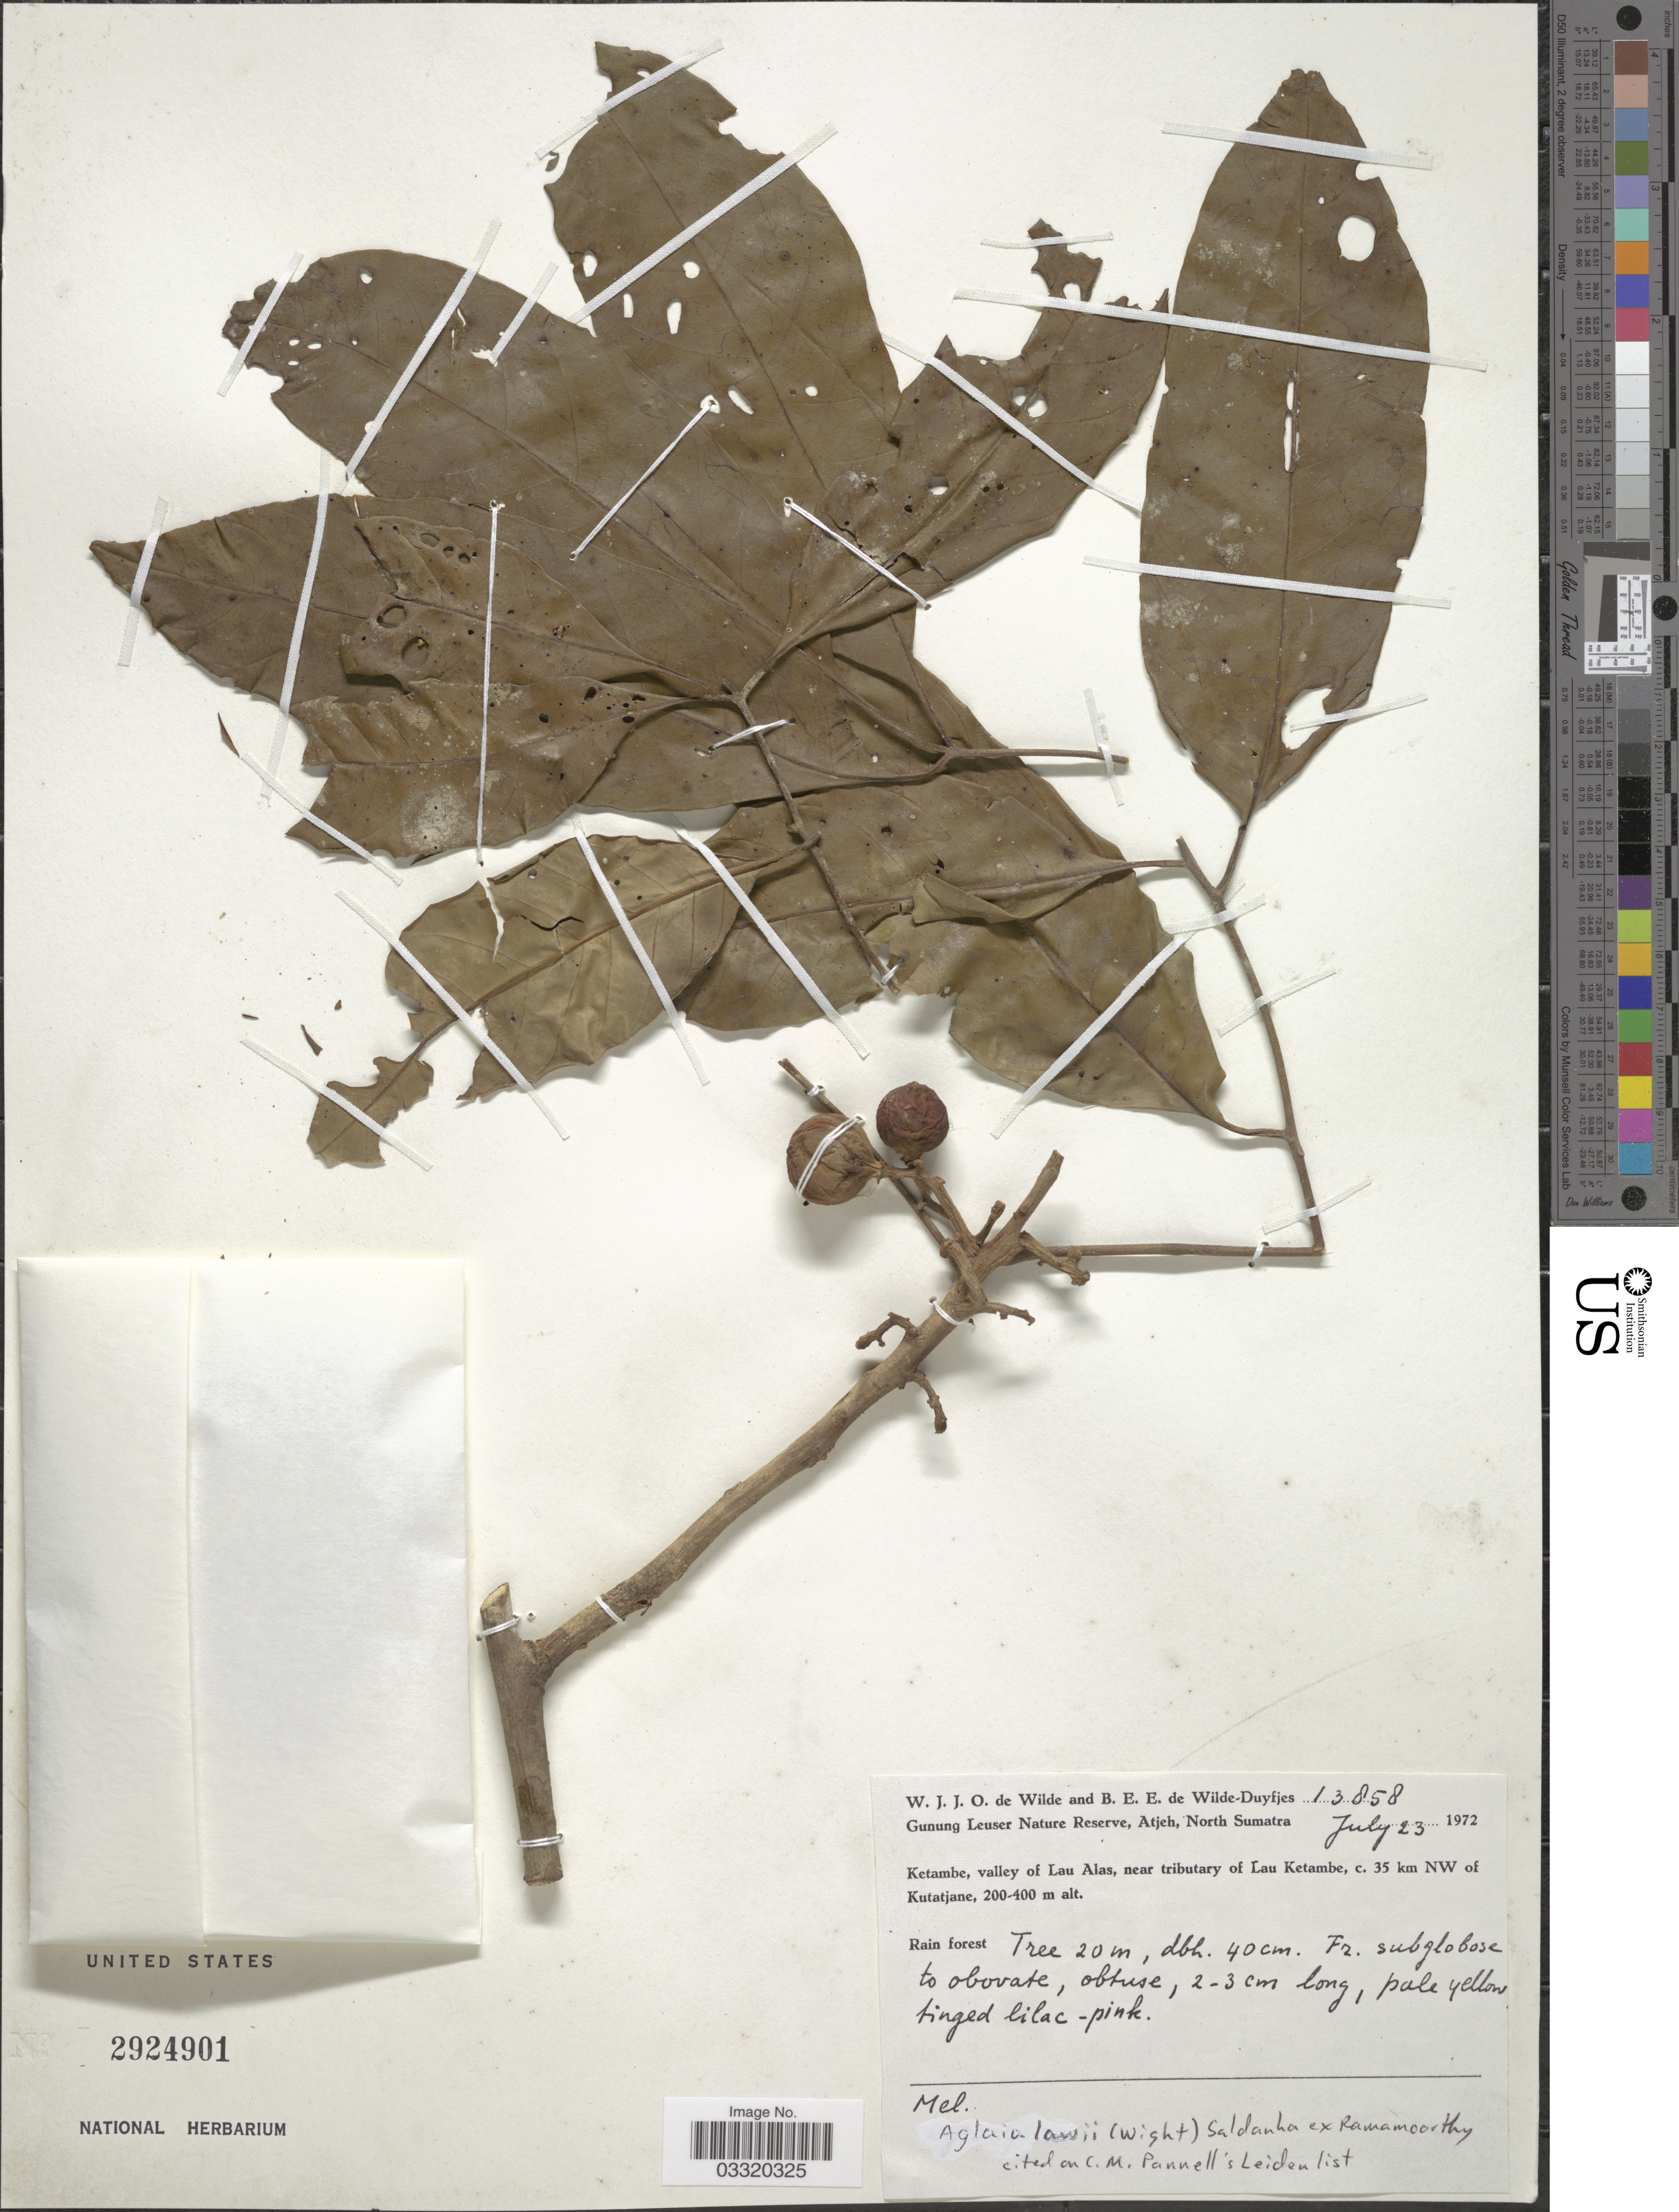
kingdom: Plantae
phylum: Tracheophyta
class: Magnoliopsida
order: Sapindales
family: Meliaceae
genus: Aglaia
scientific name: Aglaia lawii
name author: (Wight) C.J. Saldanha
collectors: W. J. de Wilde & B. E. de Wilde-Duyfjes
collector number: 13858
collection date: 1972-07-23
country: Indonesia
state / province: Sumatra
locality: Gunung Leuser Nature Reserve, Atjeh, North Sumatra. Ketambe, valley of Lau Alas, near tributary of Lau Ketambe, c. 35 km NW of Kutatjane.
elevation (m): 200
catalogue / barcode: US 2924901